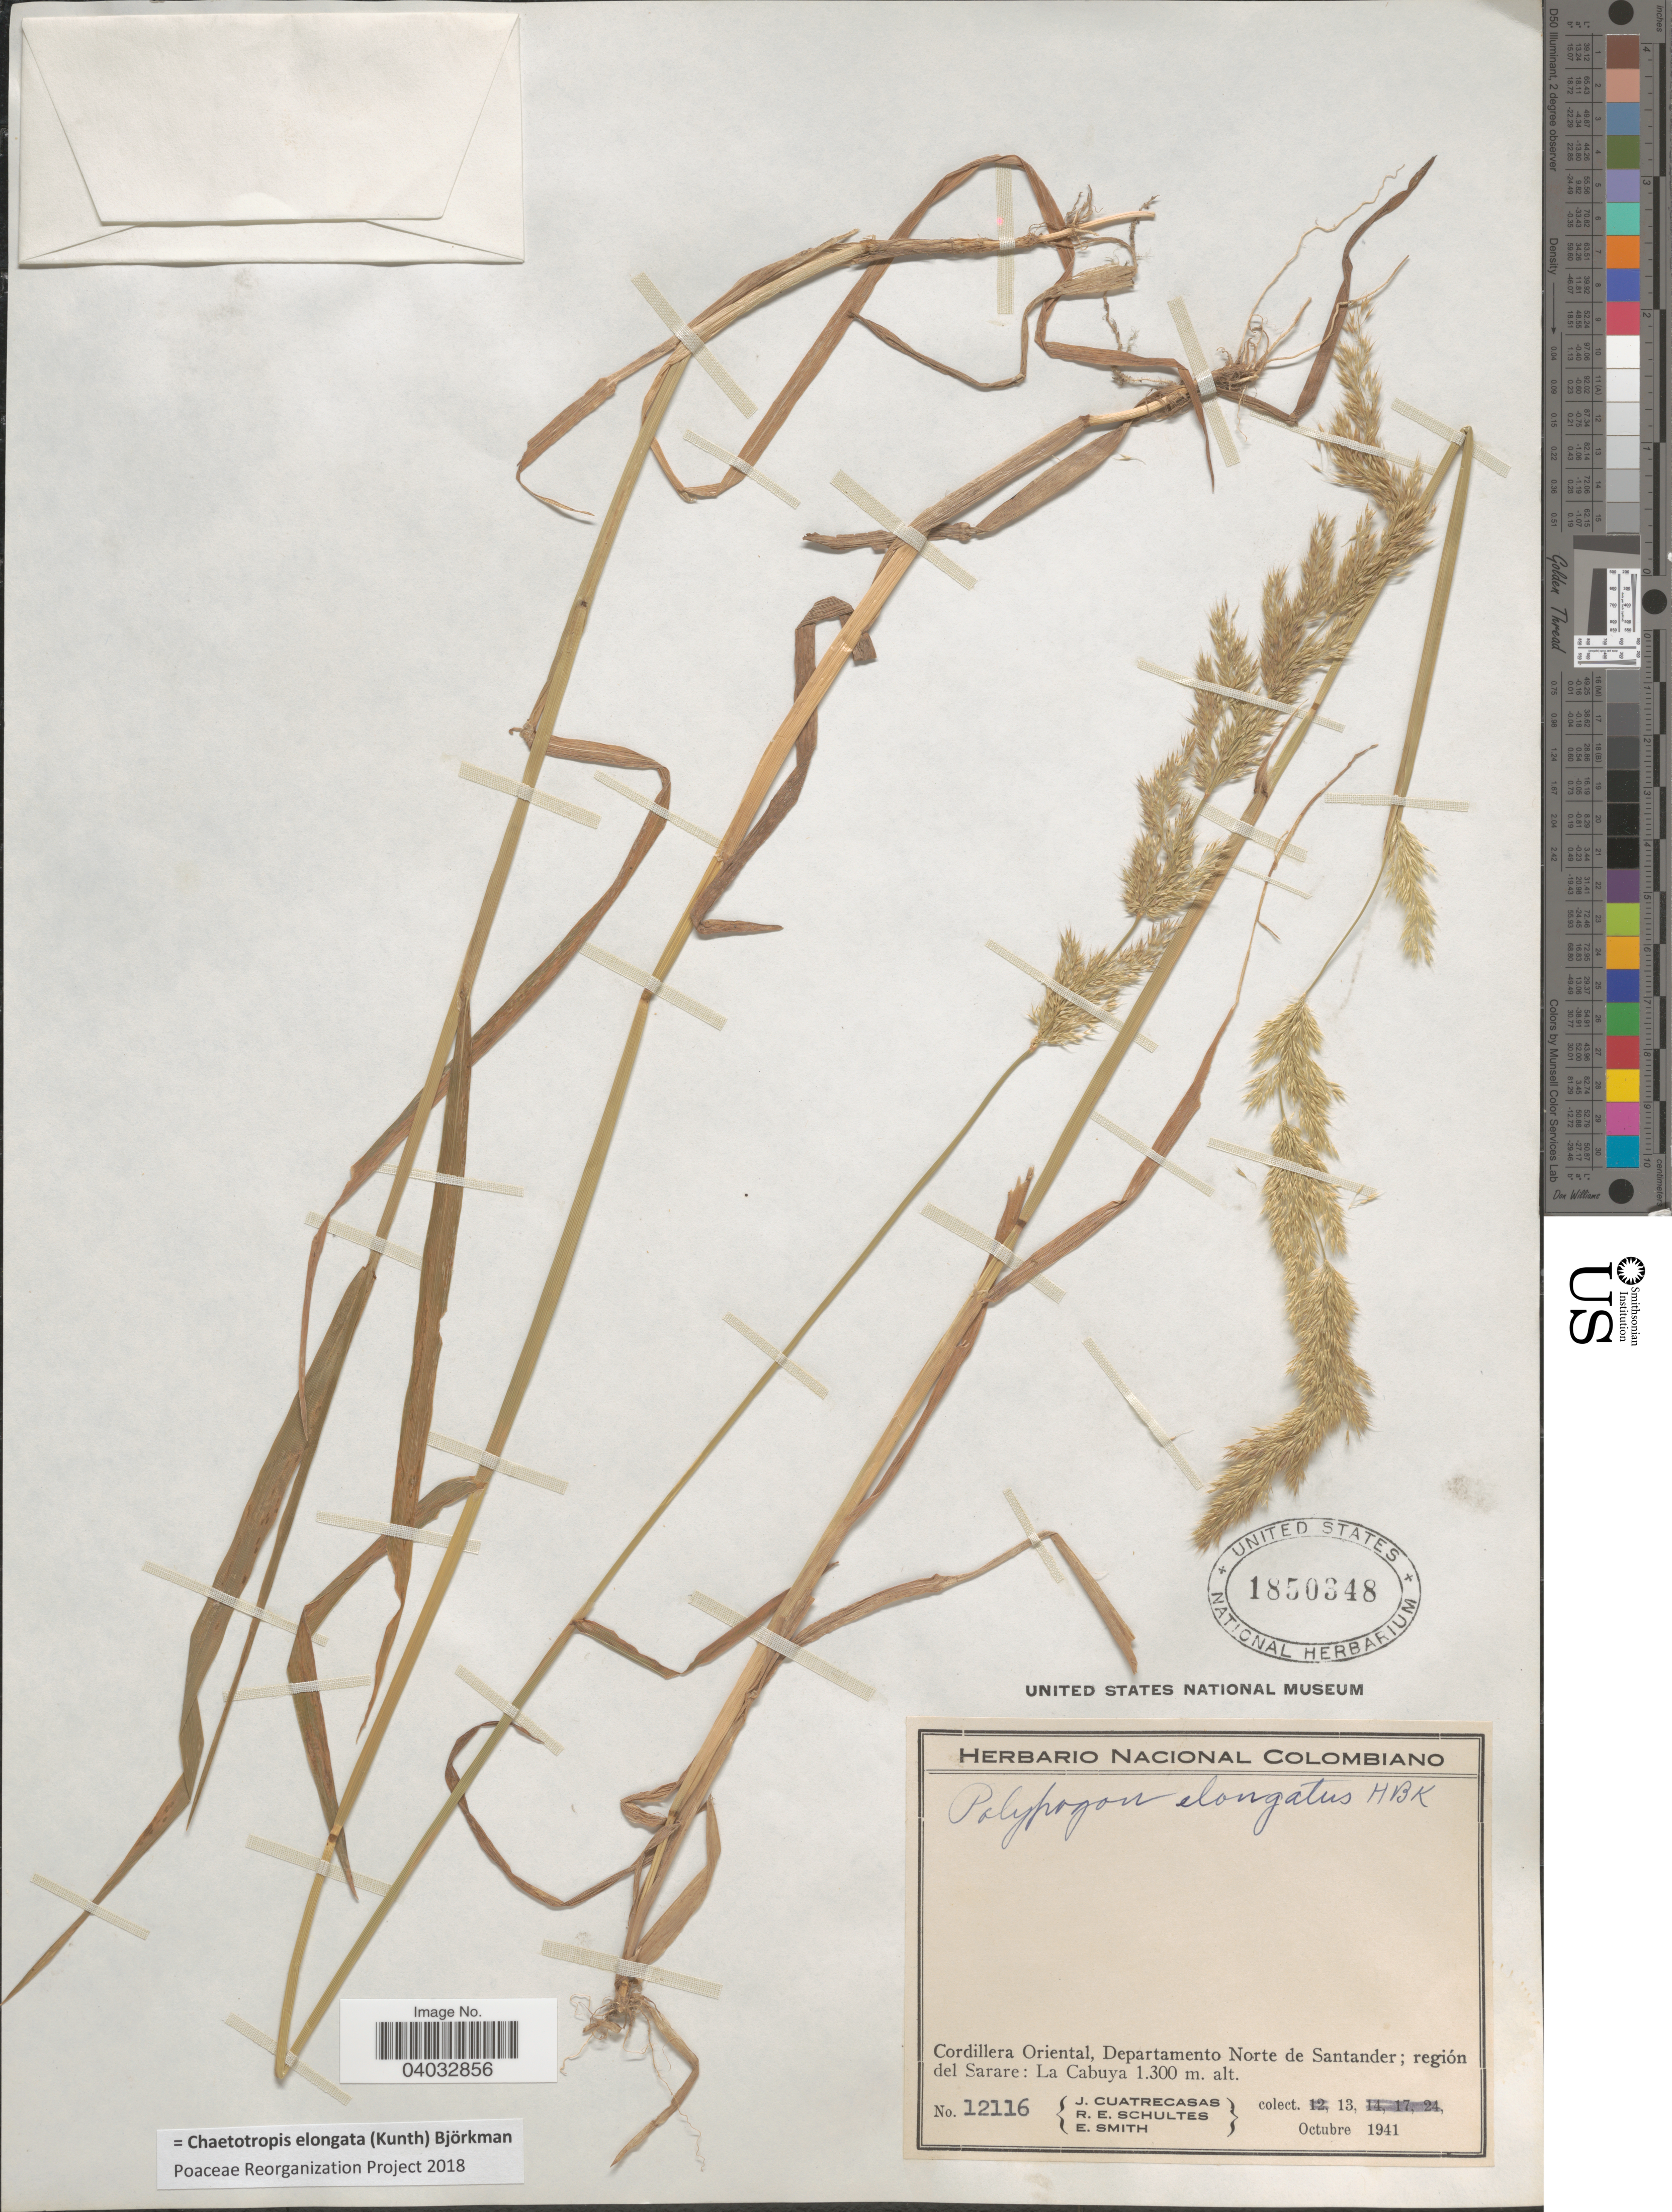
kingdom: Plantae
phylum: Tracheophyta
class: Liliopsida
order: Poales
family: Poaceae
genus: Chaetotropis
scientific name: Chaetotropis elongata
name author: (Kunth) Björkman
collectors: J. Cuatrecasas, R. E. Schultes & E. Smith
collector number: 12116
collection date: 1941-10-13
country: Colombia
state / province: Norte de Santander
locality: Cordillera Oriental, Departamento Norte de Santander; región del Sarare: La Cabuya.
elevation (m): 1300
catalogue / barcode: US 1850348